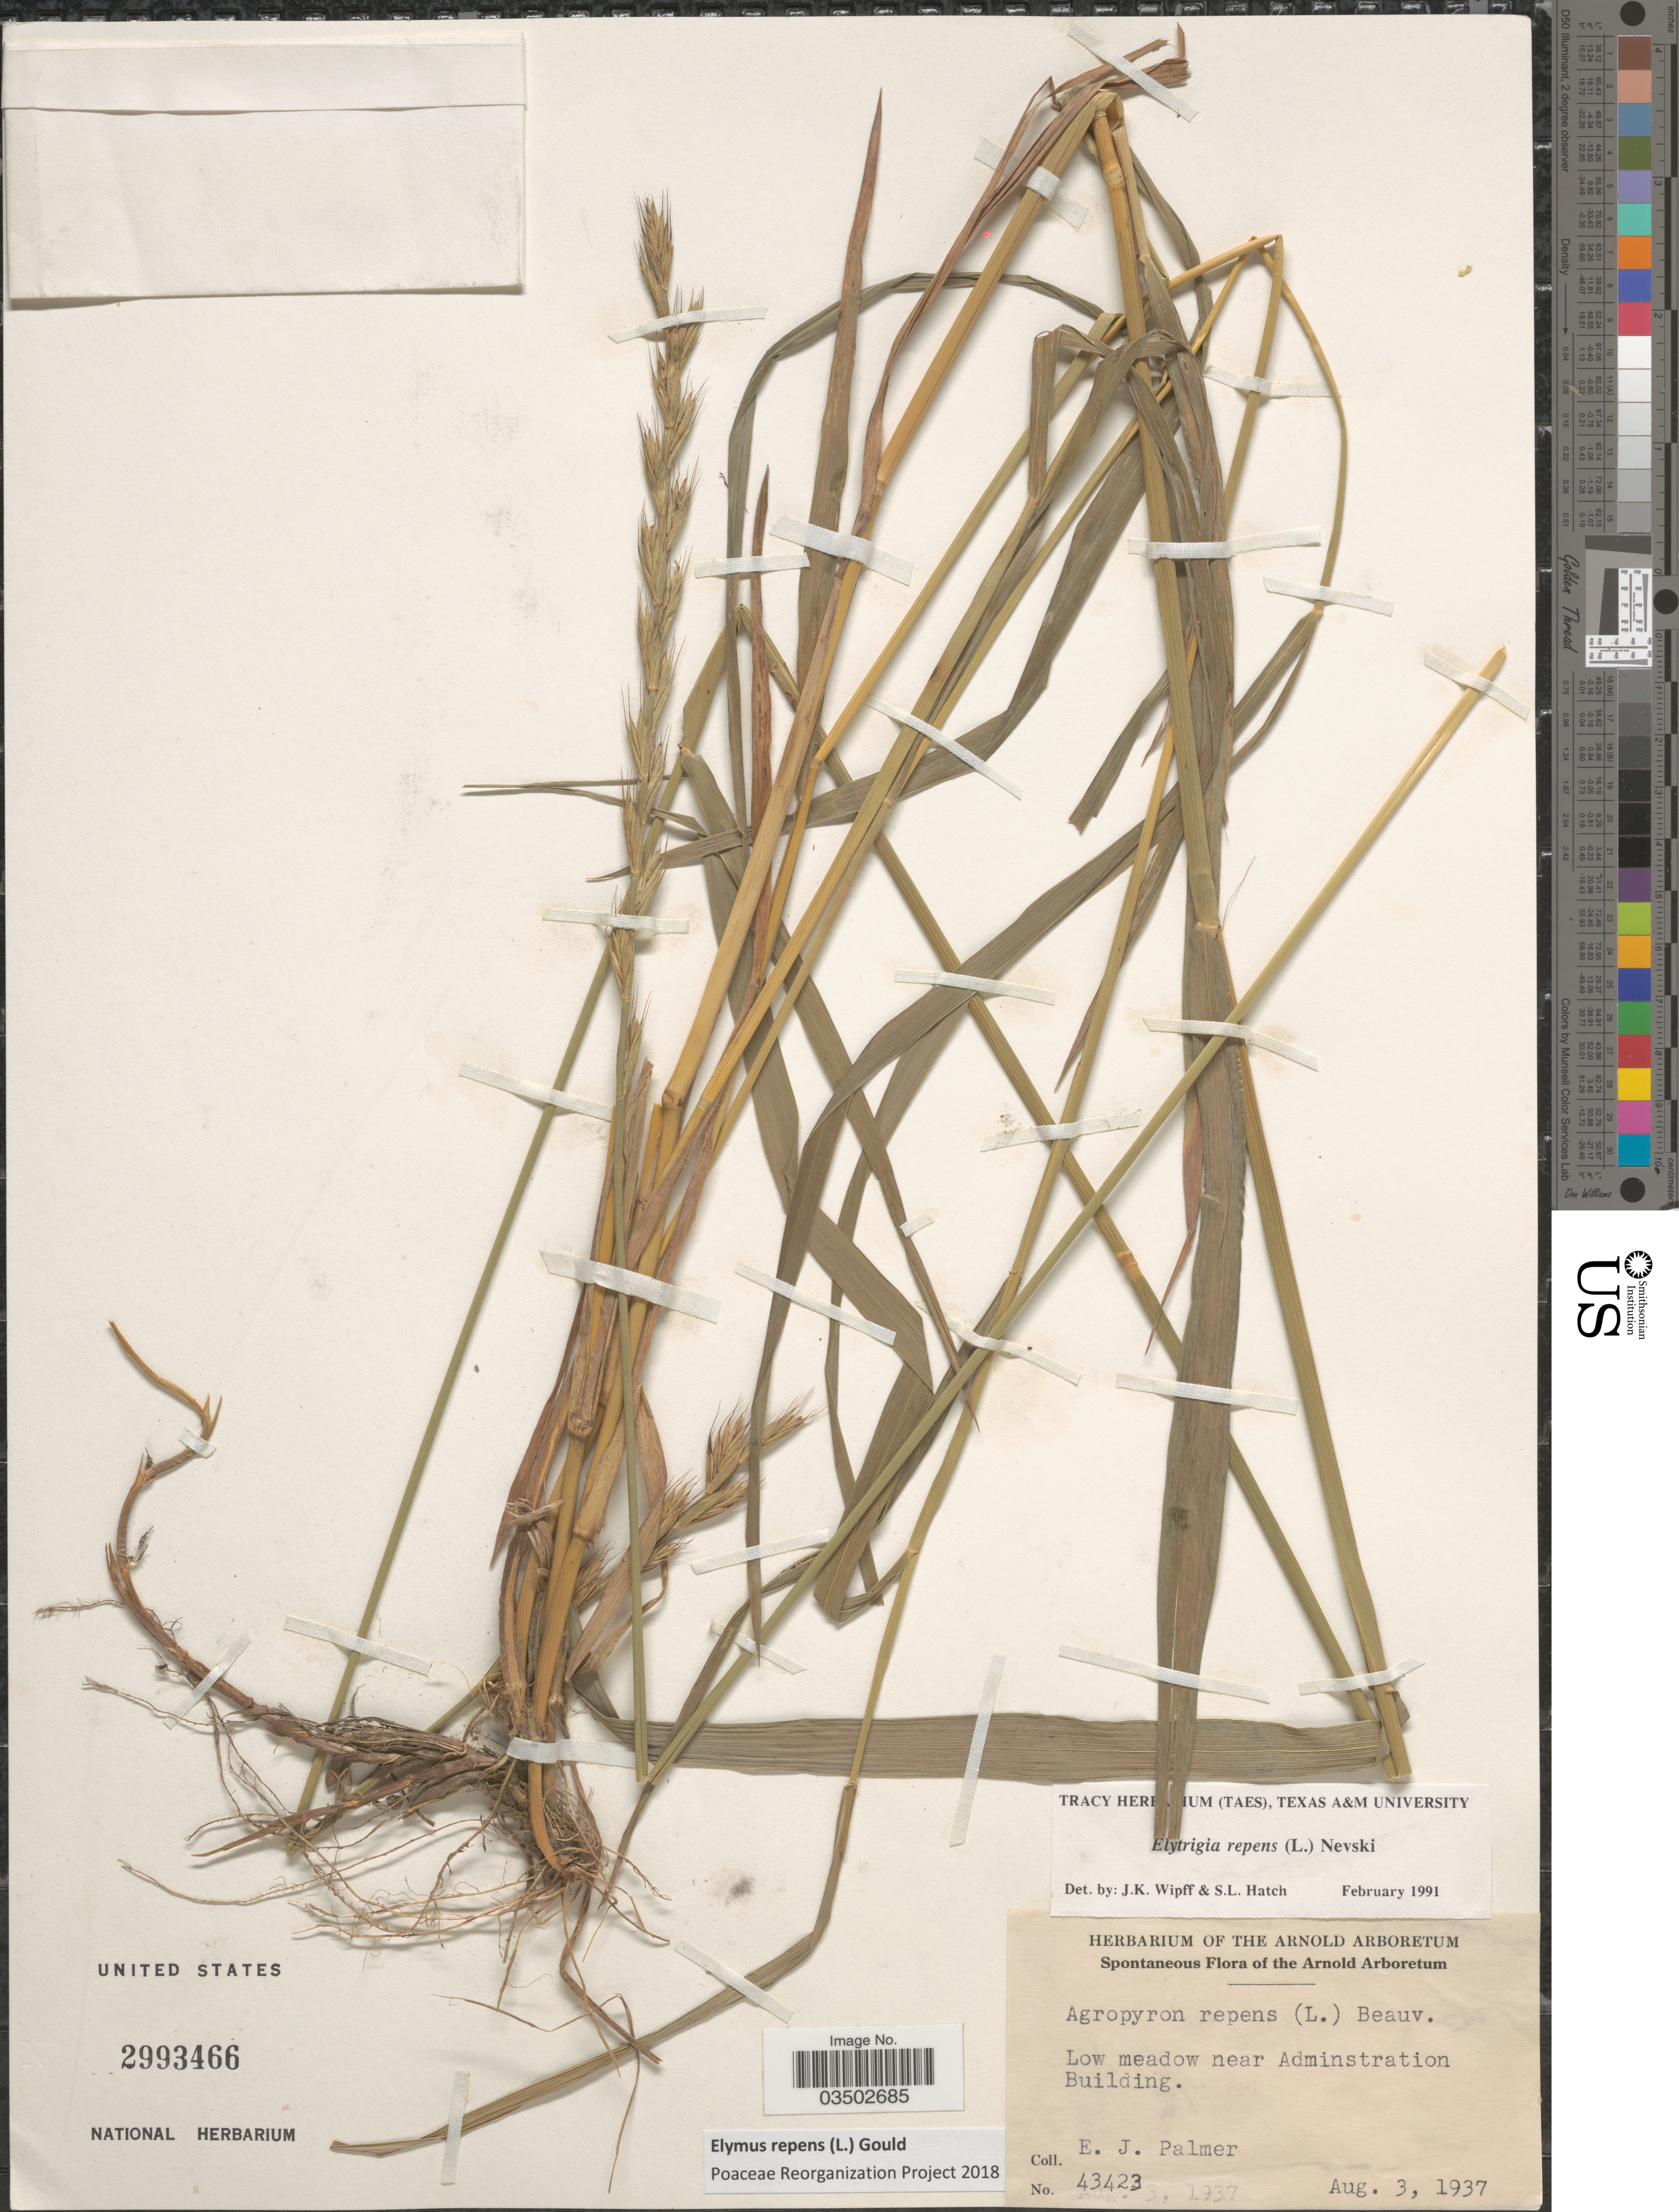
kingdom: Plantae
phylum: Tracheophyta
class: Liliopsida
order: Poales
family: Poaceae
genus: Elymus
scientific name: Elymus repens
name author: (L.) Gould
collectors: E. J. Palmer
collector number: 43423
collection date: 1937-08-03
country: United States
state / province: Massachusetts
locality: Low meadow near Administration Building.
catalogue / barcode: US 2993466